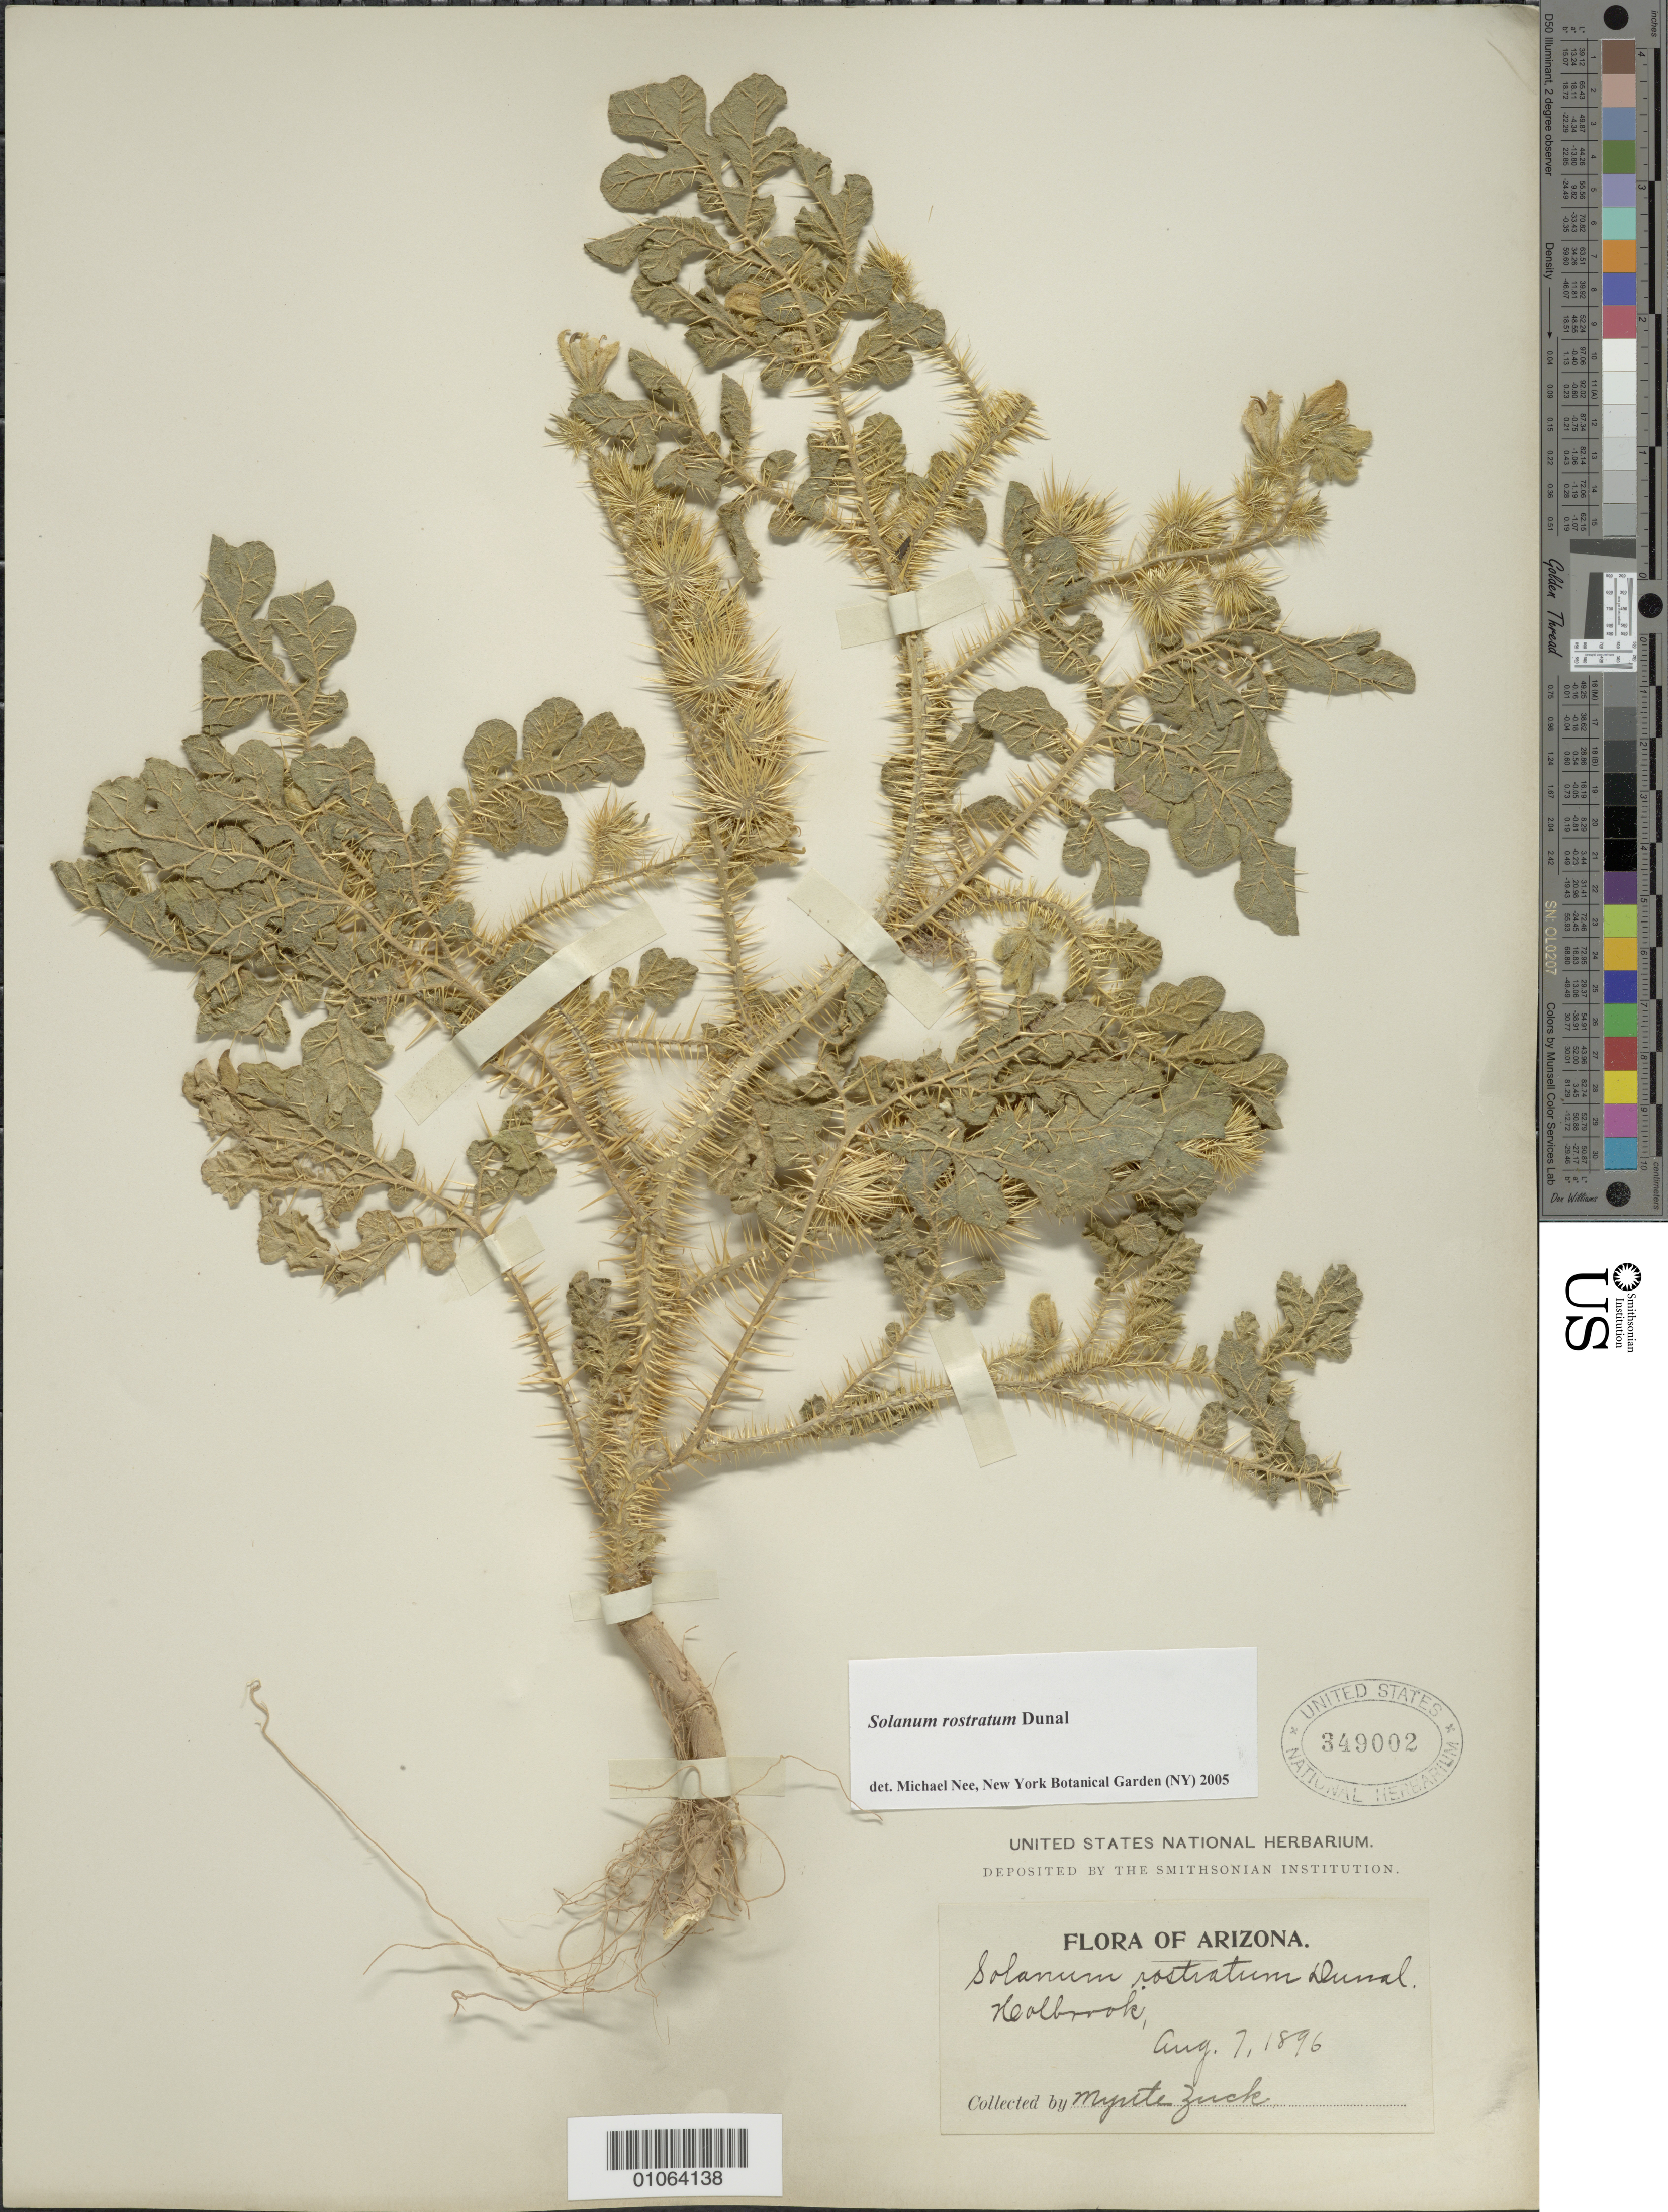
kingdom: Plantae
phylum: Tracheophyta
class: Magnoliopsida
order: Solanales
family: Solanaceae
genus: Solanum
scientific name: Solanum rostratum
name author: Dunal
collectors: M. Zuck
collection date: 1896-08-07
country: United States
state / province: Arizona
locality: Holbrook.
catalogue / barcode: US 349002